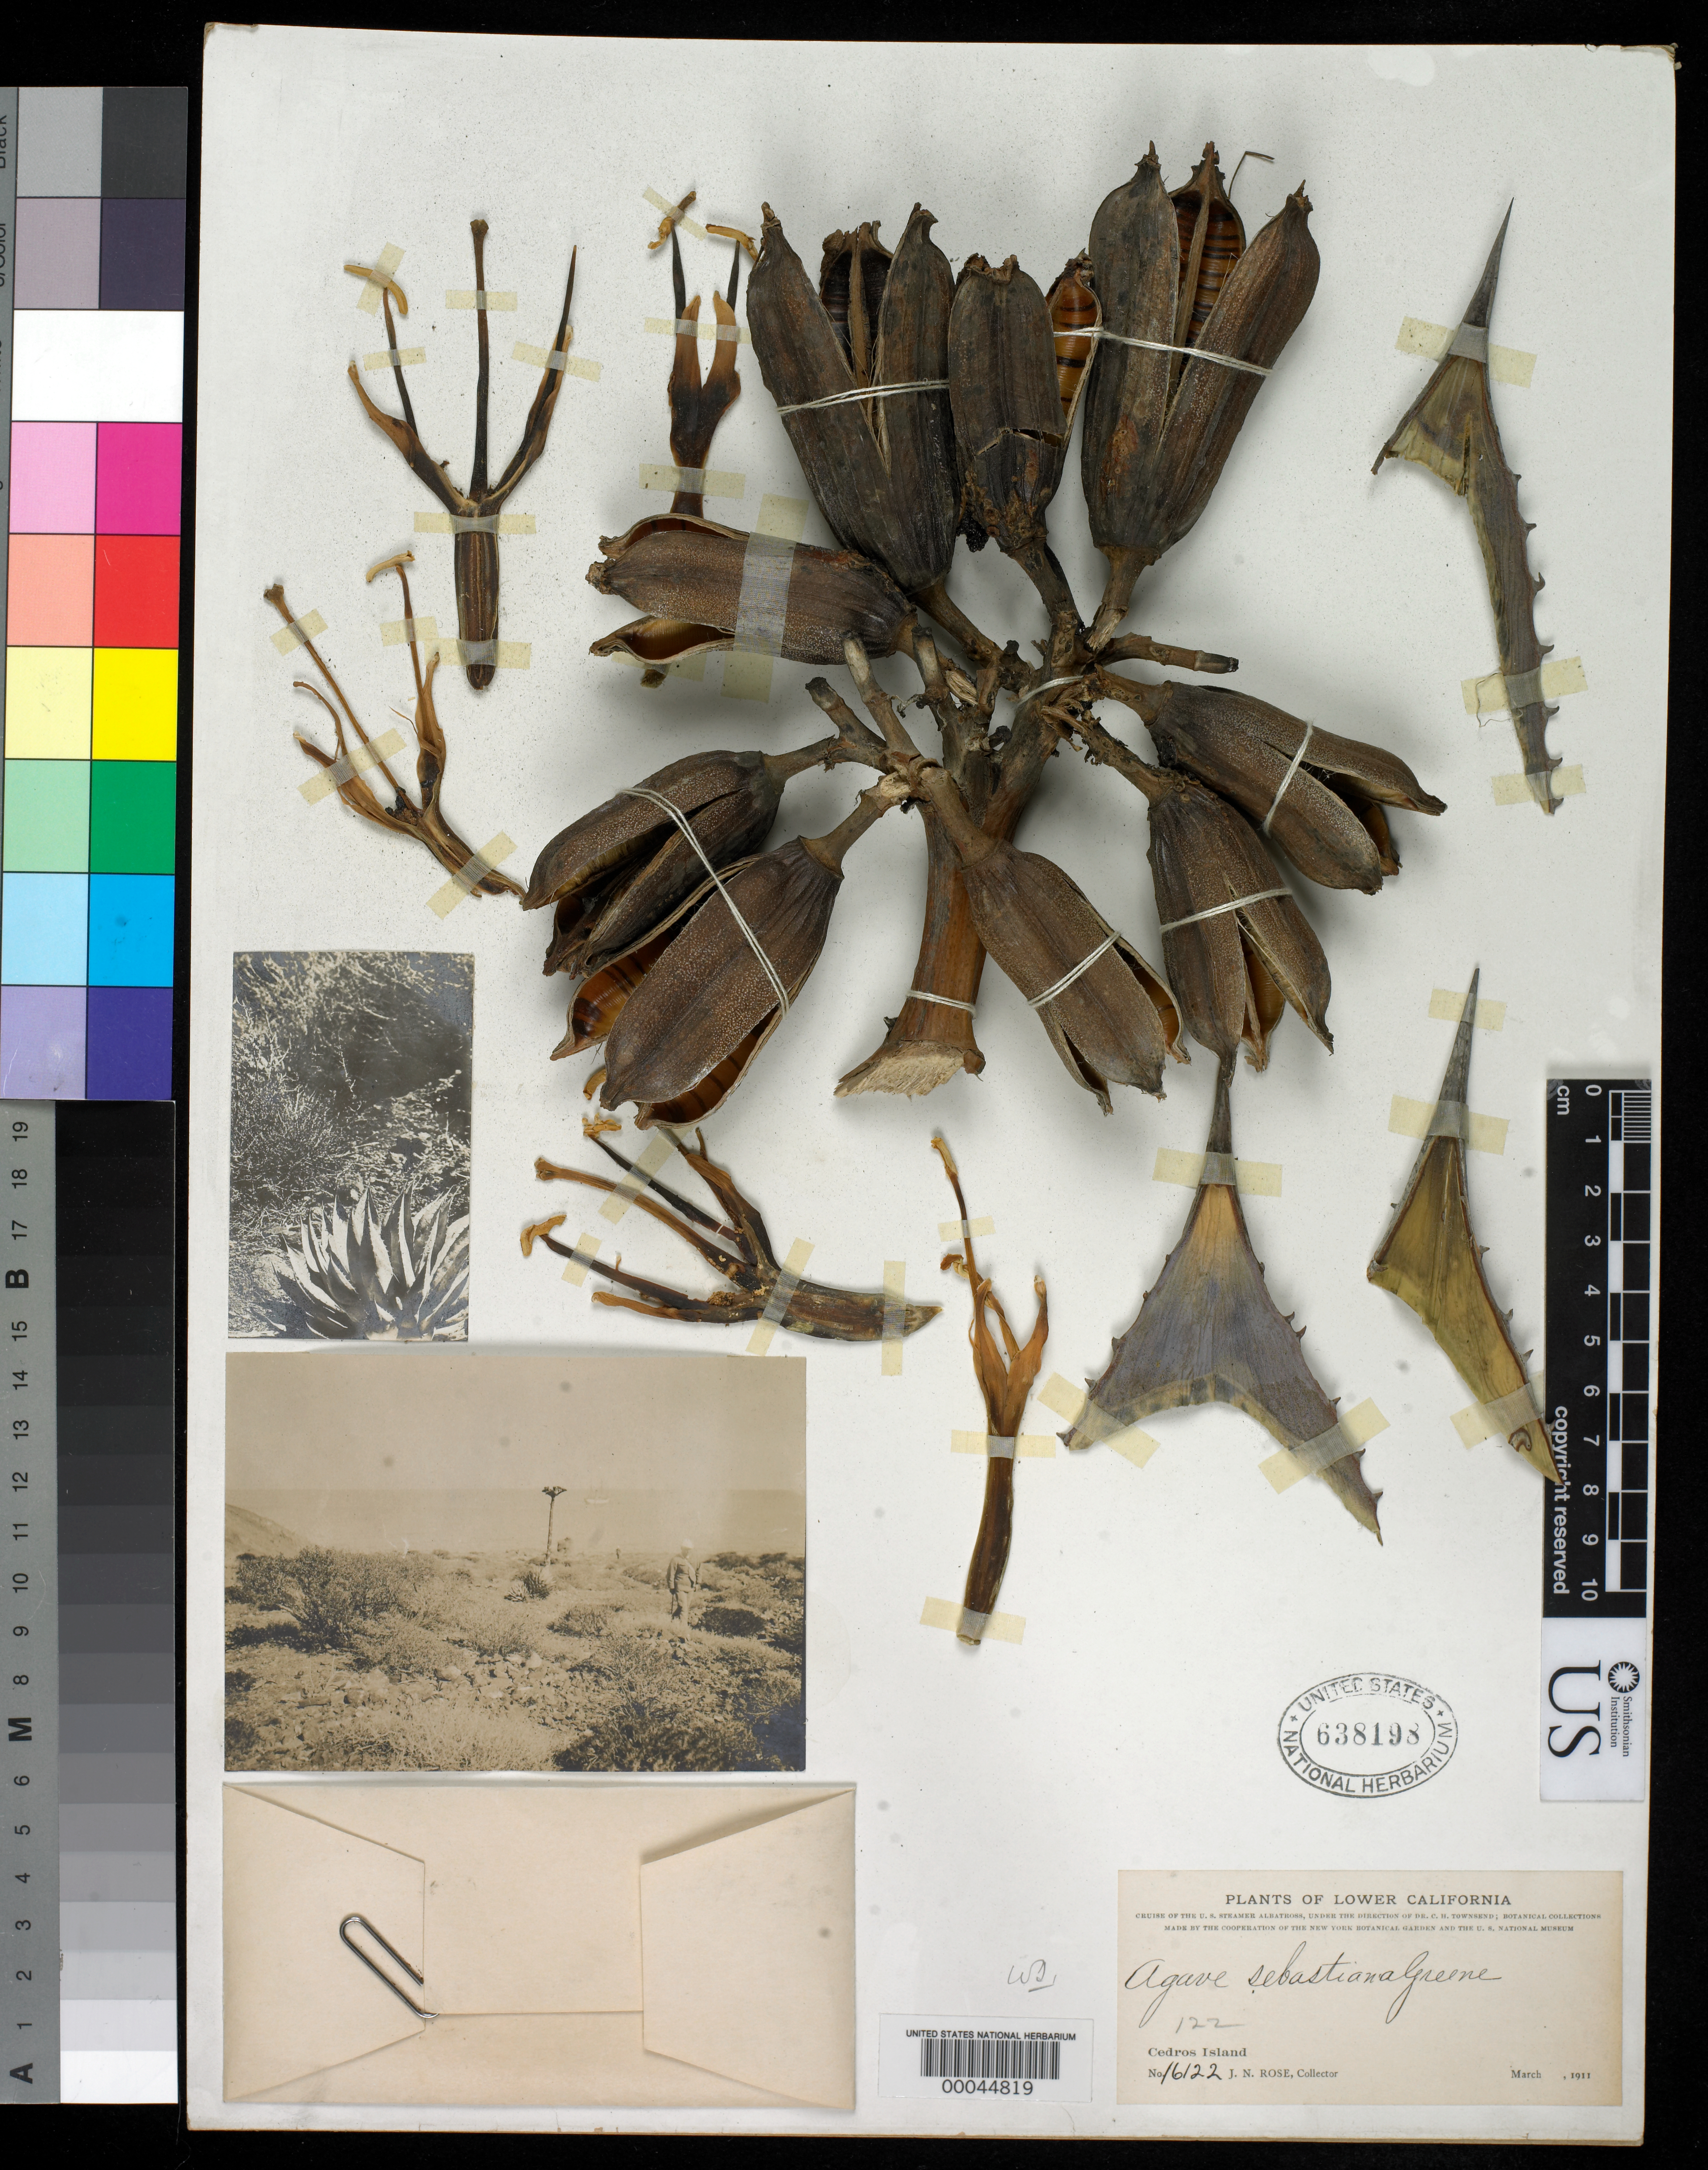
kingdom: Plantae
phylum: Tracheophyta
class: Liliopsida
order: Asparagales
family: Asparagaceae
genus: Agave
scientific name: Agave sebastiana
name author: Greene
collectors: J. N. Rose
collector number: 16122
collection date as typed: Mar 1911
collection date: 1911-03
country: Mexico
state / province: Baja California Norte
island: Cedros Island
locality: Cedros I.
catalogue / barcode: US 638198